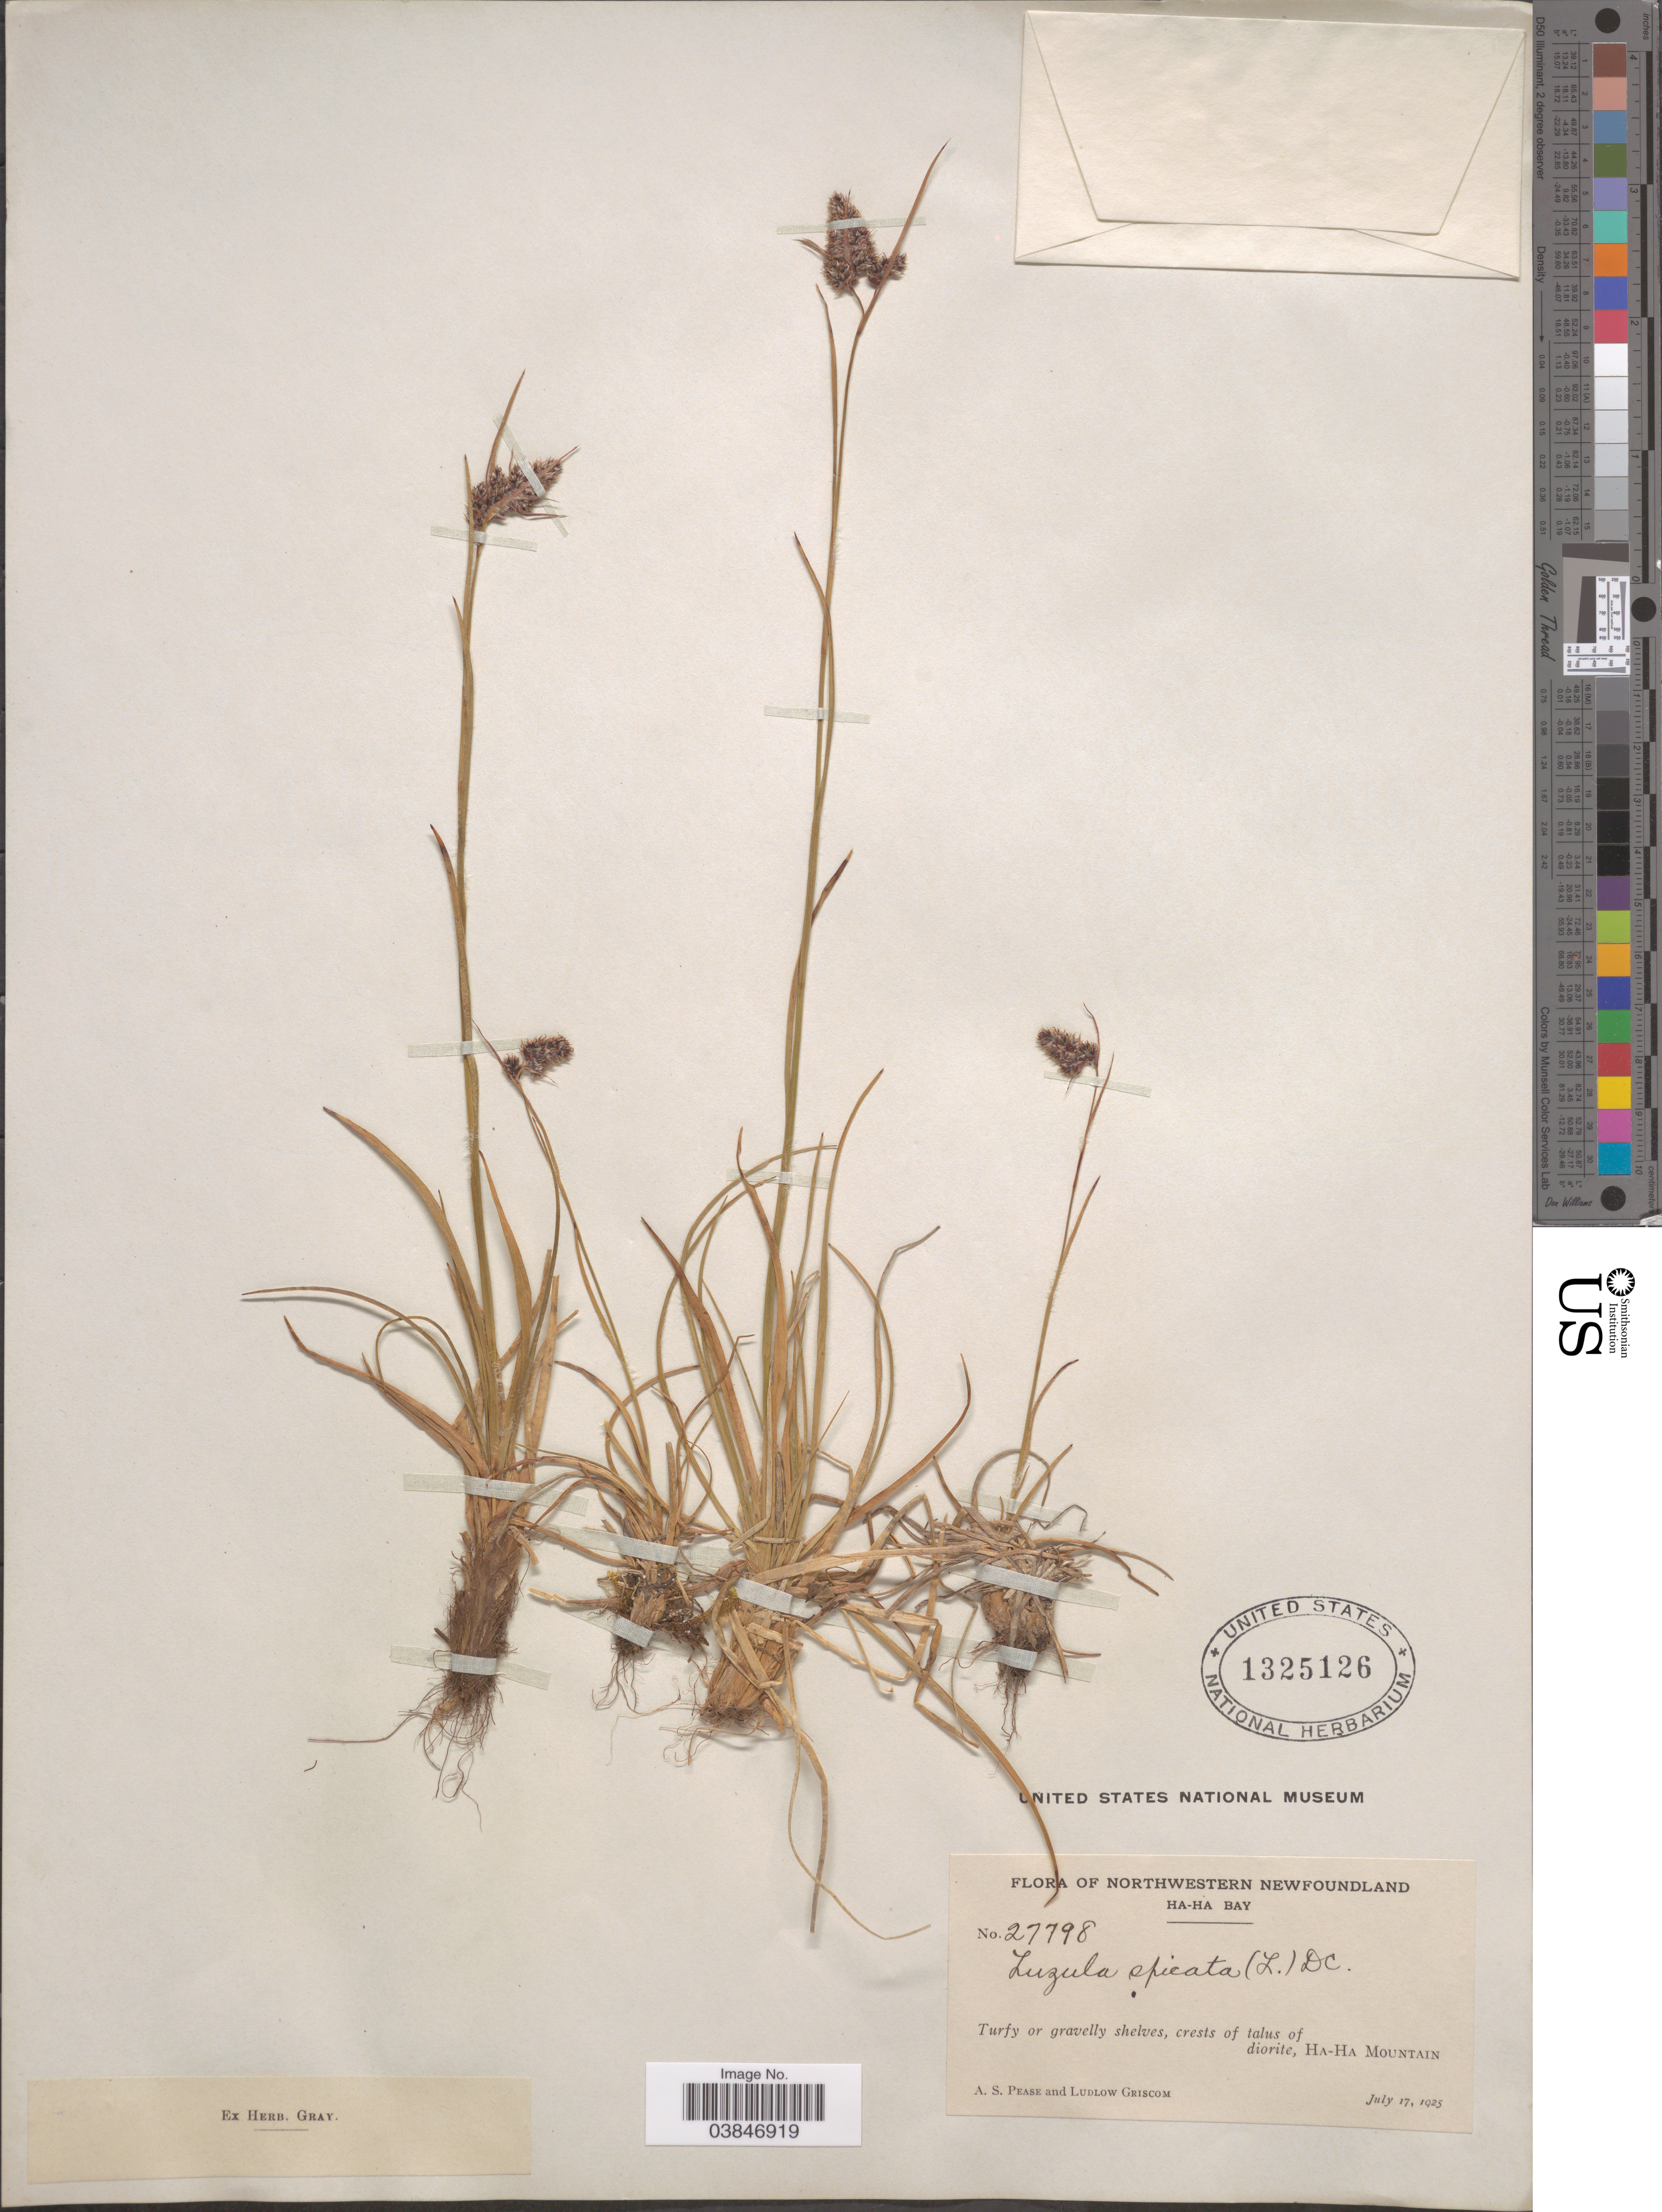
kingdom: Plantae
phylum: Tracheophyta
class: Liliopsida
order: Poales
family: Juncaceae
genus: Luzula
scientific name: Luzula spicata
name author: (L.) DC.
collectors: A. S. Pease & L. Griscom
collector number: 27798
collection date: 1925-07-17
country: Canada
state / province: Newfoundland and Labrador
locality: Northwestern Newfoundland. Ha-Ha Bay. Ha-Ha Mountain.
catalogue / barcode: US 1325126